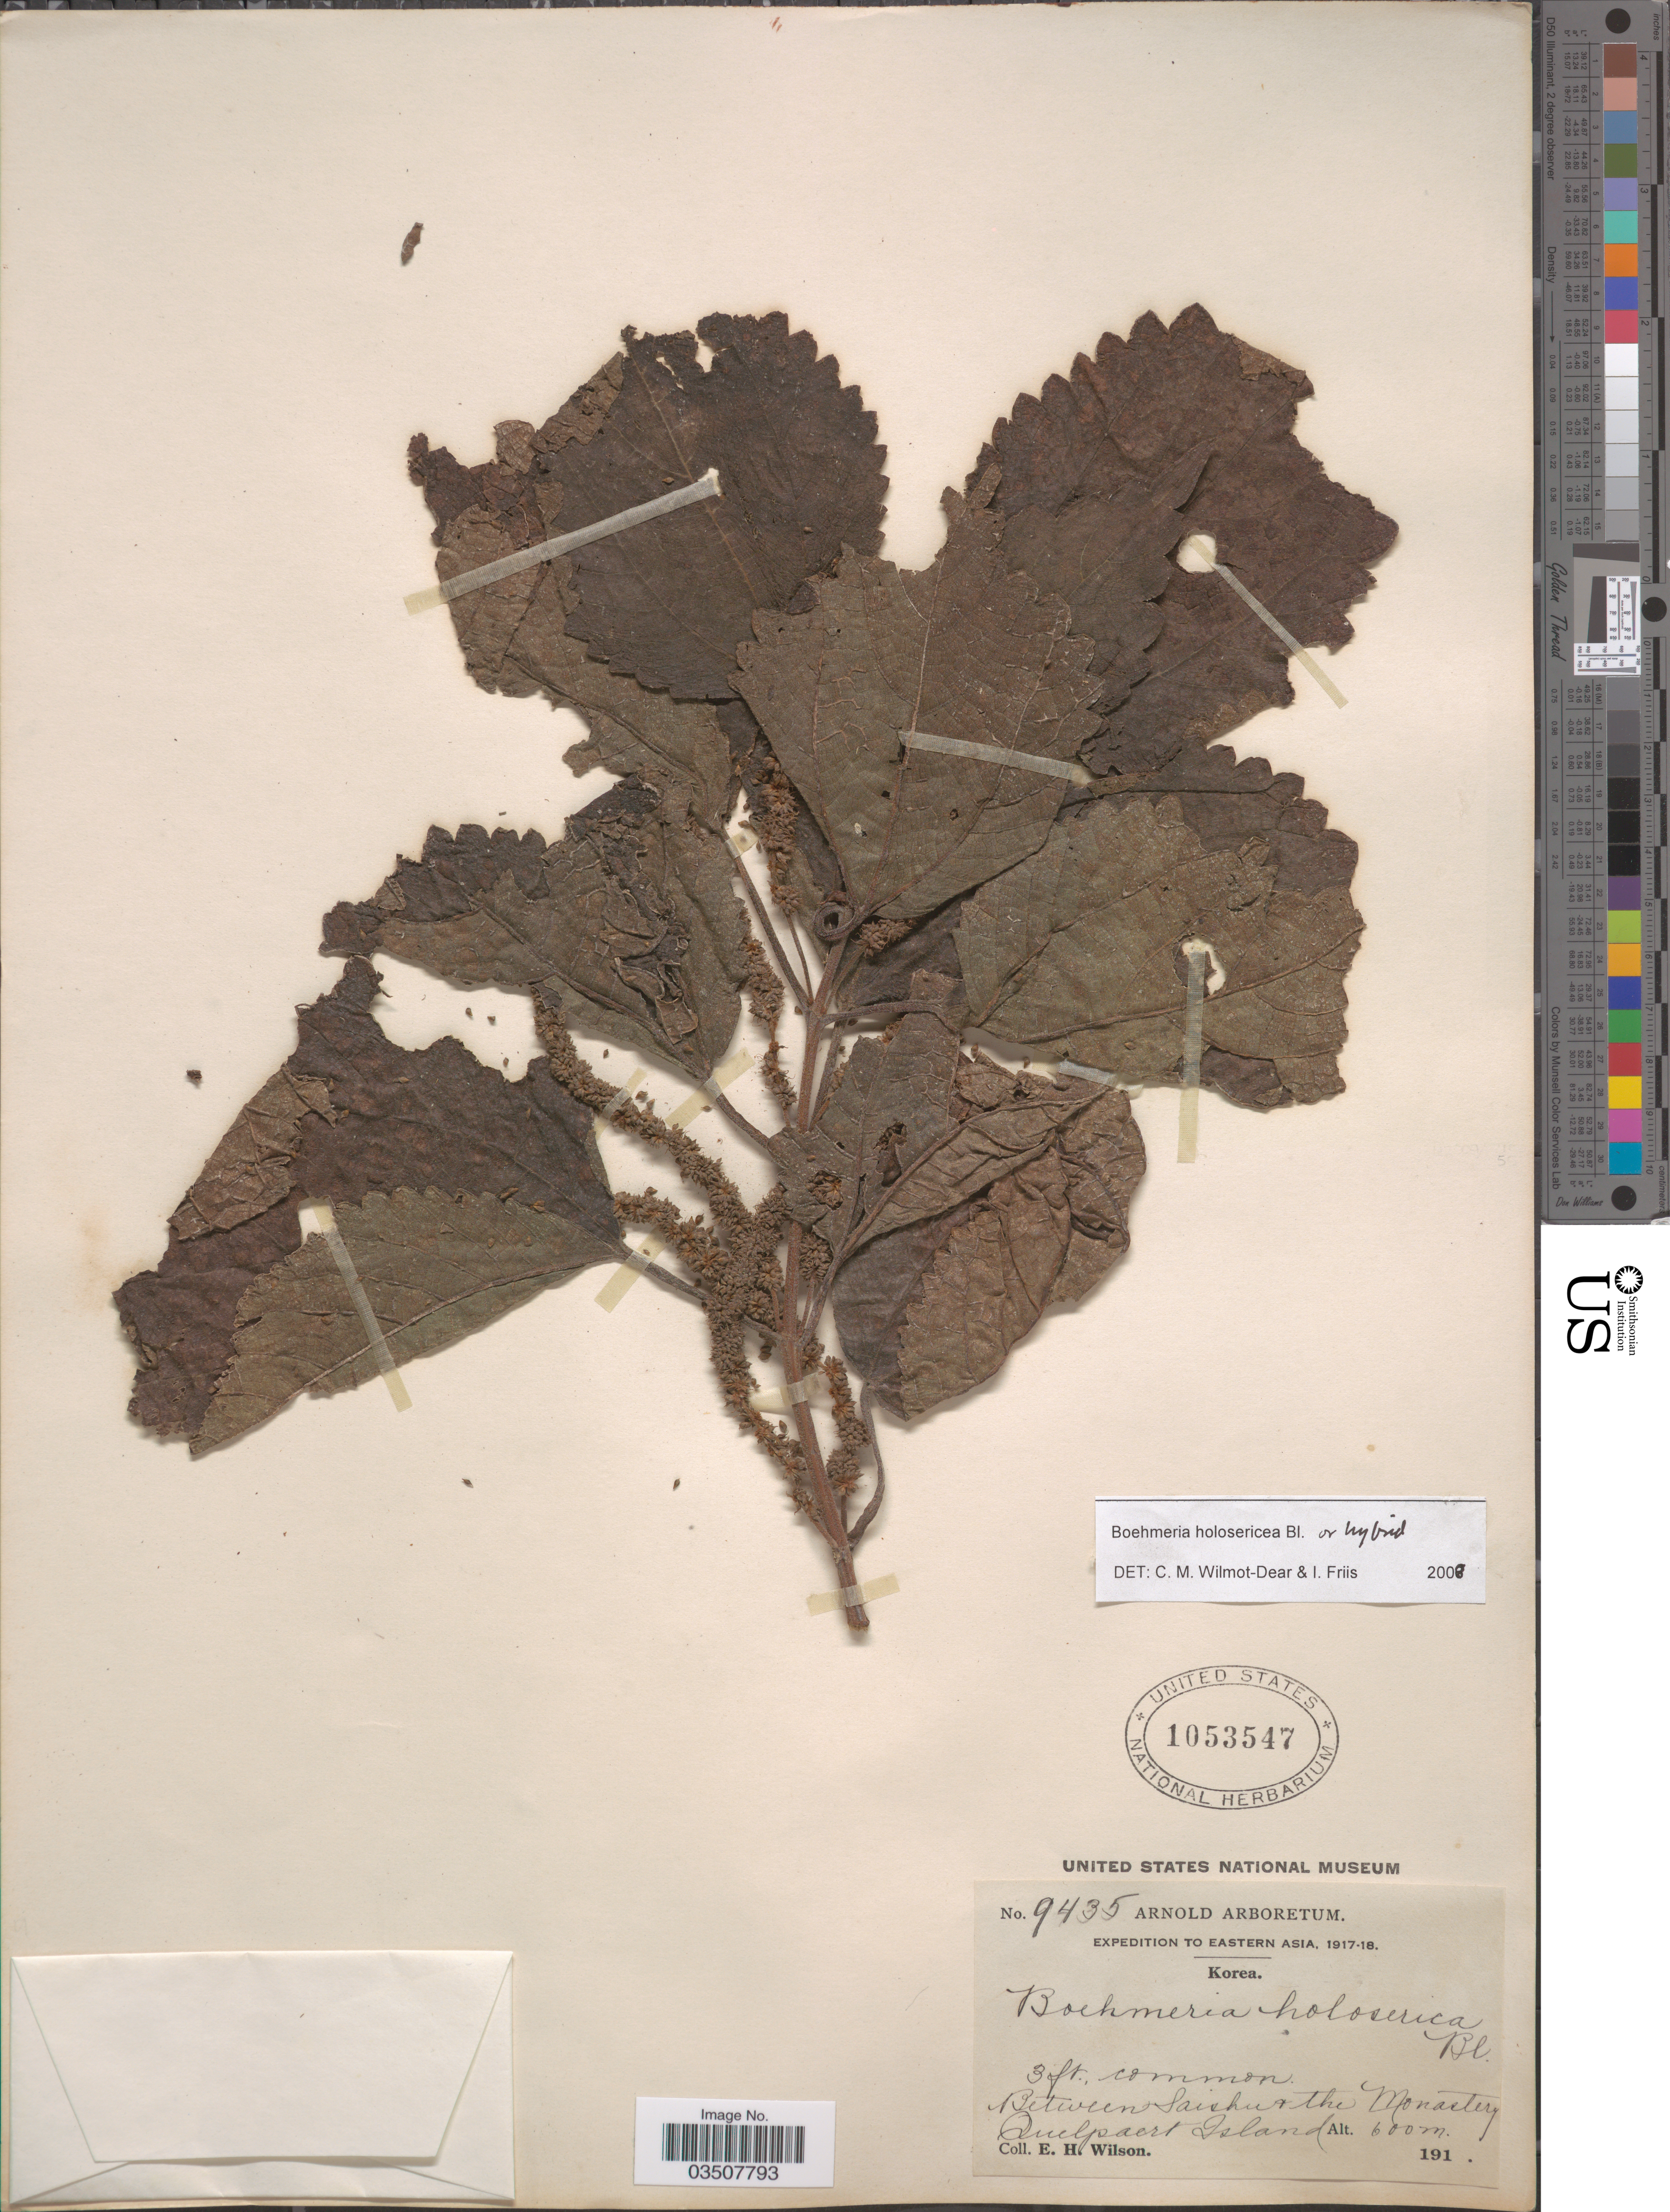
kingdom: Plantae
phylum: Tracheophyta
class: Magnoliopsida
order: Rosales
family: Urticaceae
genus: Boehmeria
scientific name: Boehmeria holosericea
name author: Blume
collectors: E. Wilson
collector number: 9435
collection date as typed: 191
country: South Korea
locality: Between Saishu & the Monastery. Quelpaert Island.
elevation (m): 600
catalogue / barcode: US 1053547